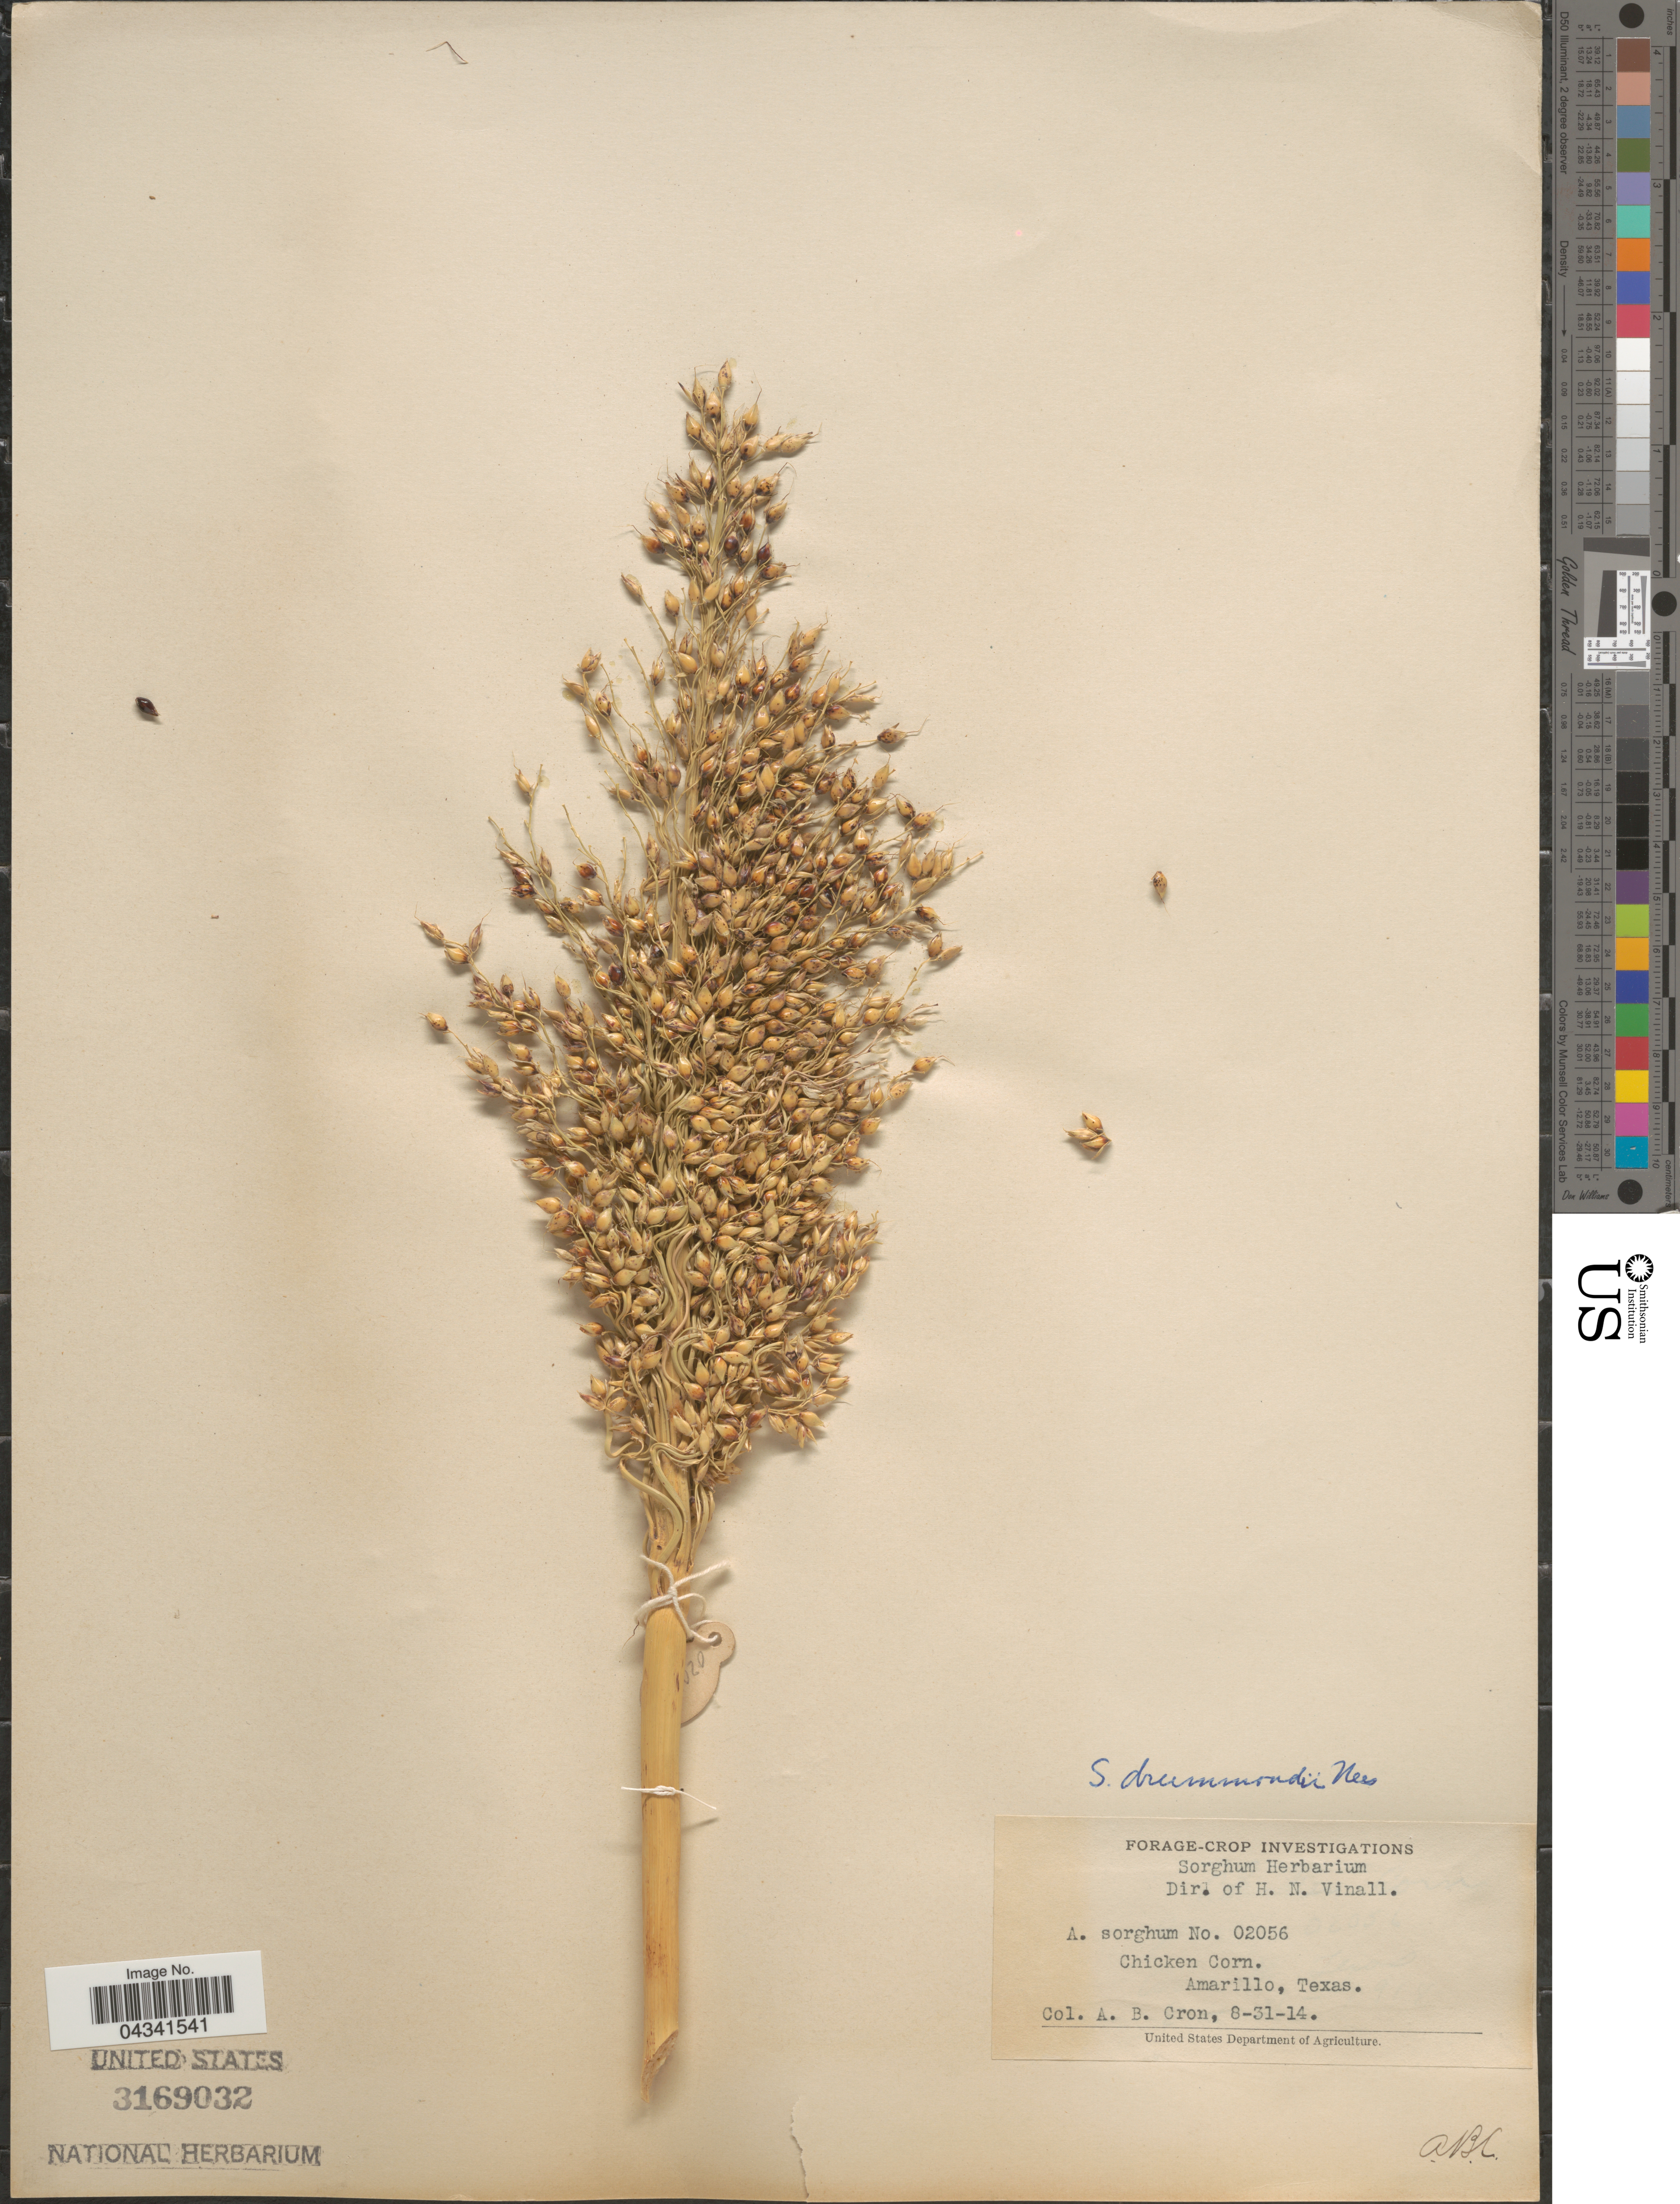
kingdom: Plantae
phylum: Tracheophyta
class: Liliopsida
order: Poales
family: Poaceae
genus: Sorghum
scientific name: Sorghum x drummondii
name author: (Nees ex Steud.) Millsp. & Chase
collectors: A. Cron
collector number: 02056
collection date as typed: Transcribed d/m/y: 31/8/14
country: United States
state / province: Texas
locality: Amarillo.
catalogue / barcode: US 3169032